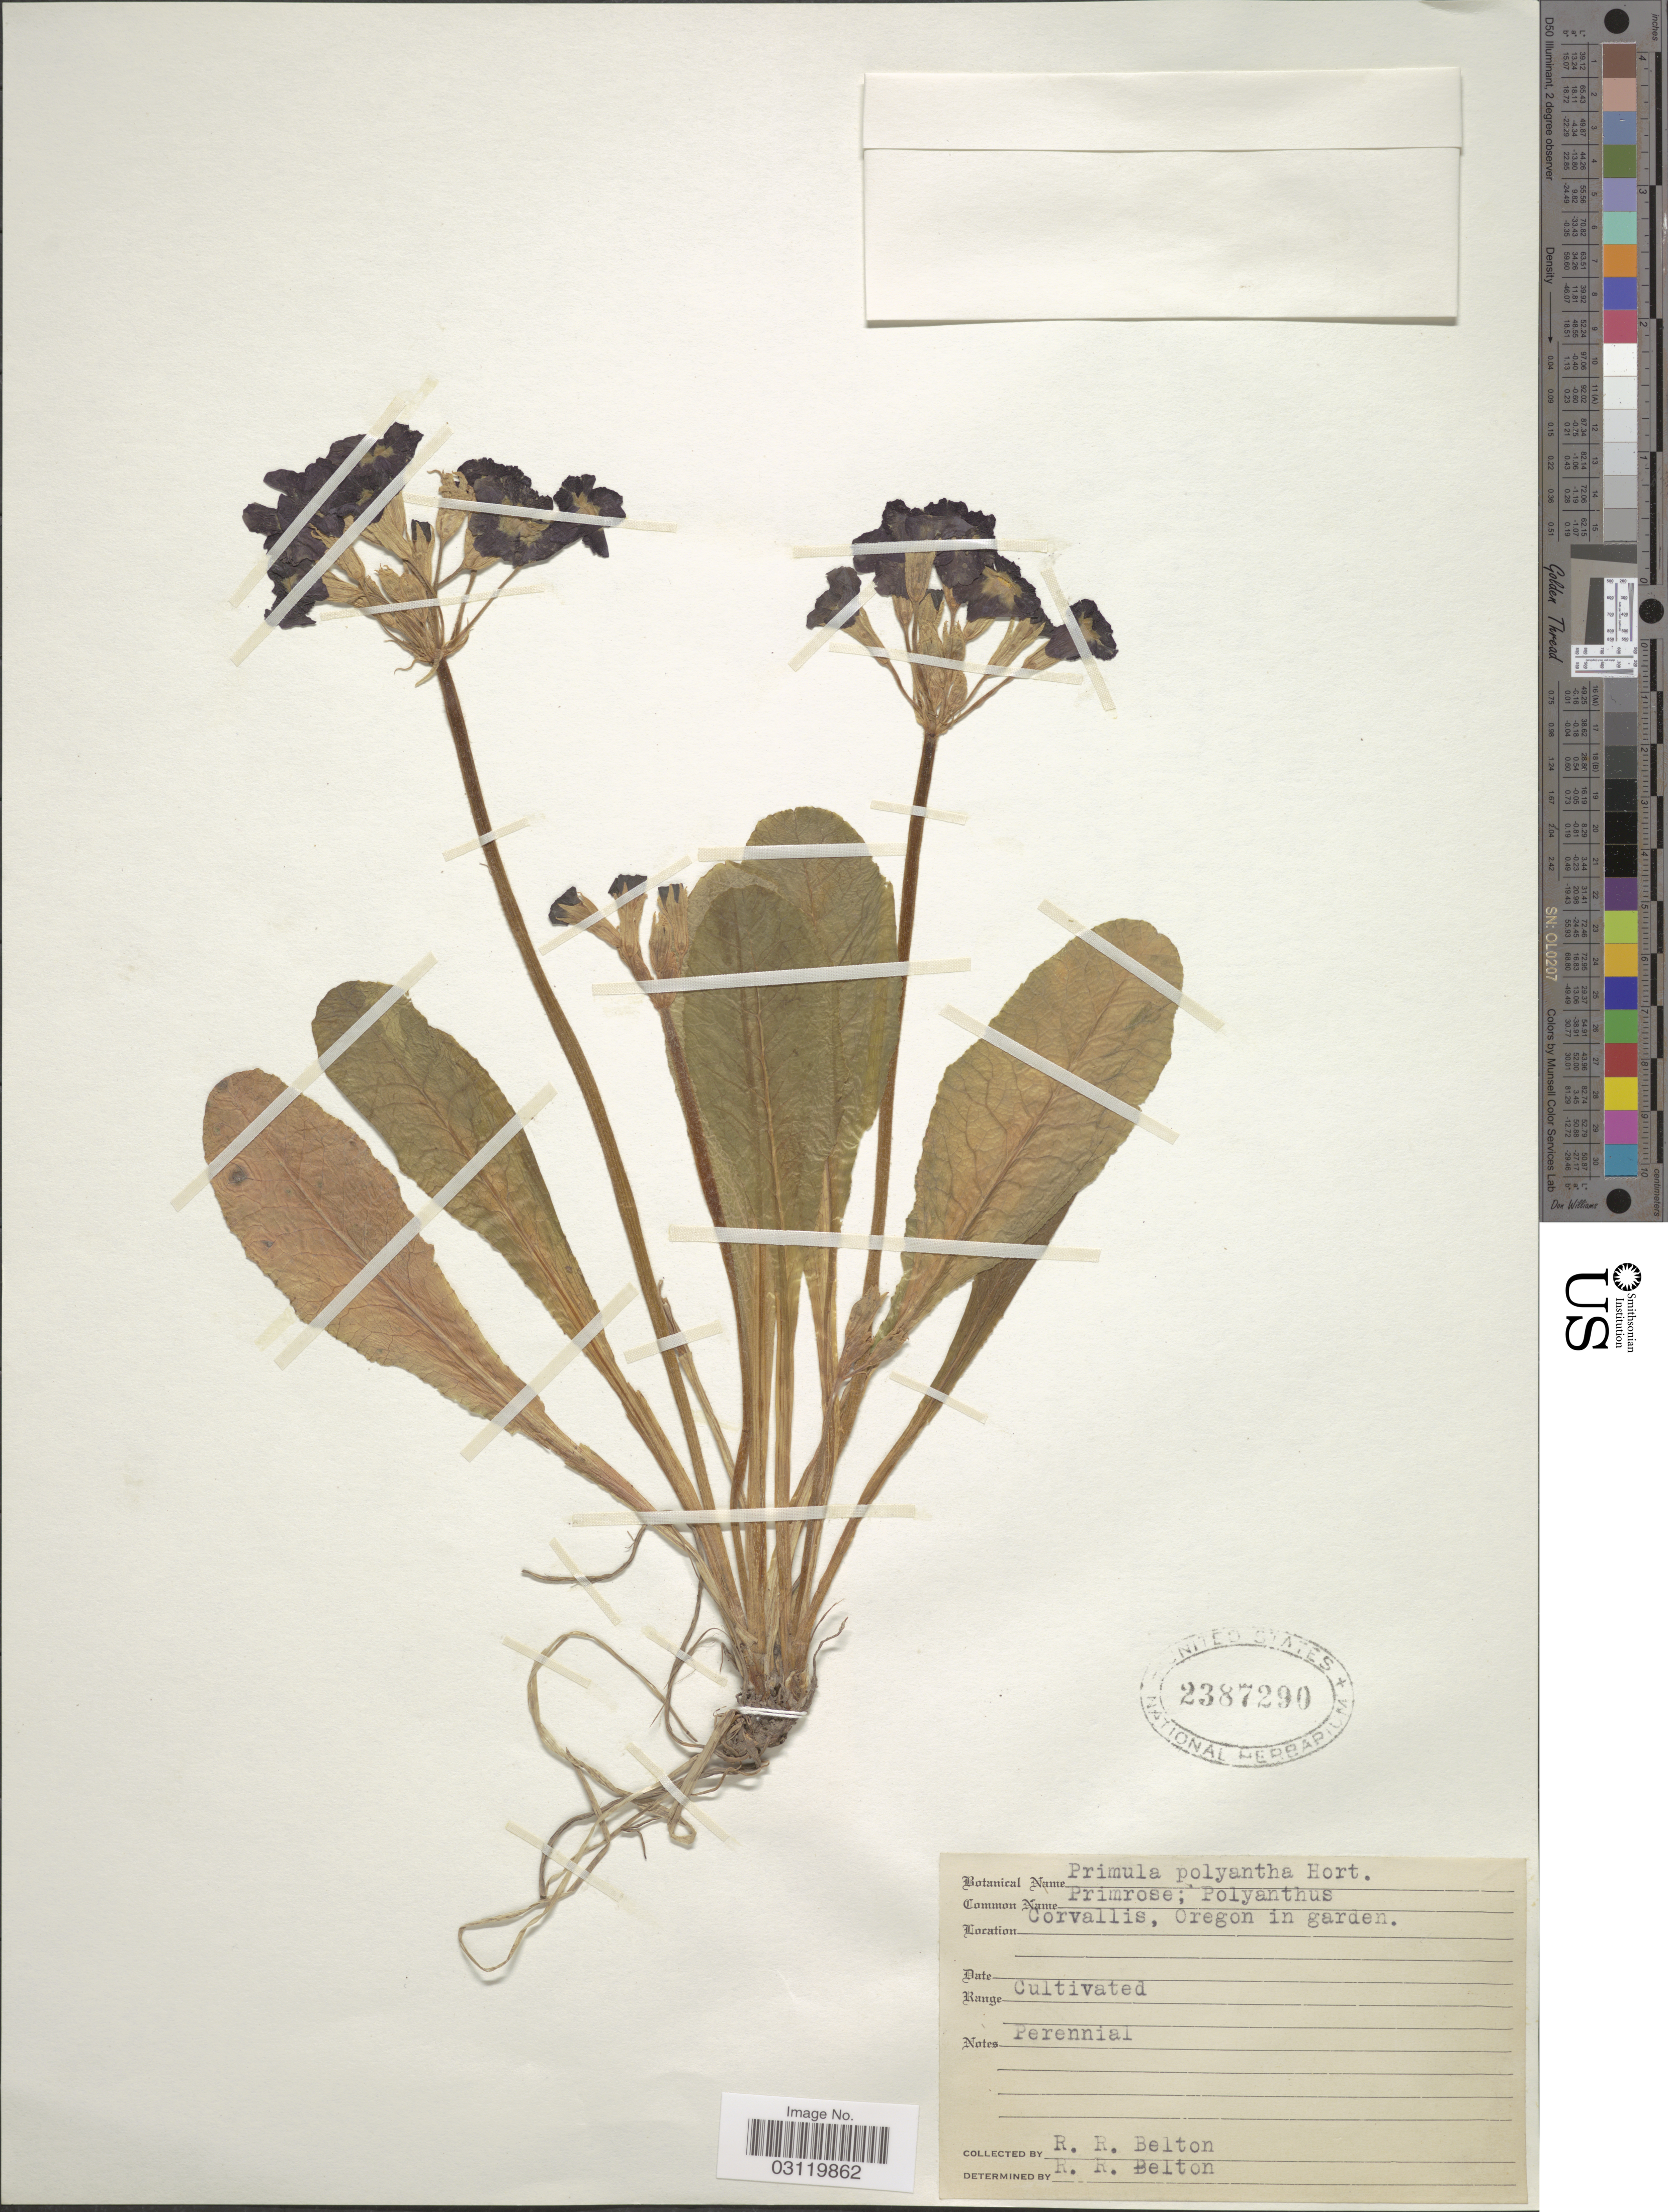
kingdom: Plantae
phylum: Tracheophyta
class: Magnoliopsida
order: Ericales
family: Primulaceae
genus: Primula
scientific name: Primula polyantha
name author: Mill.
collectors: R. Belton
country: United States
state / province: Oregon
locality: Corvallis.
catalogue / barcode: US 2387290